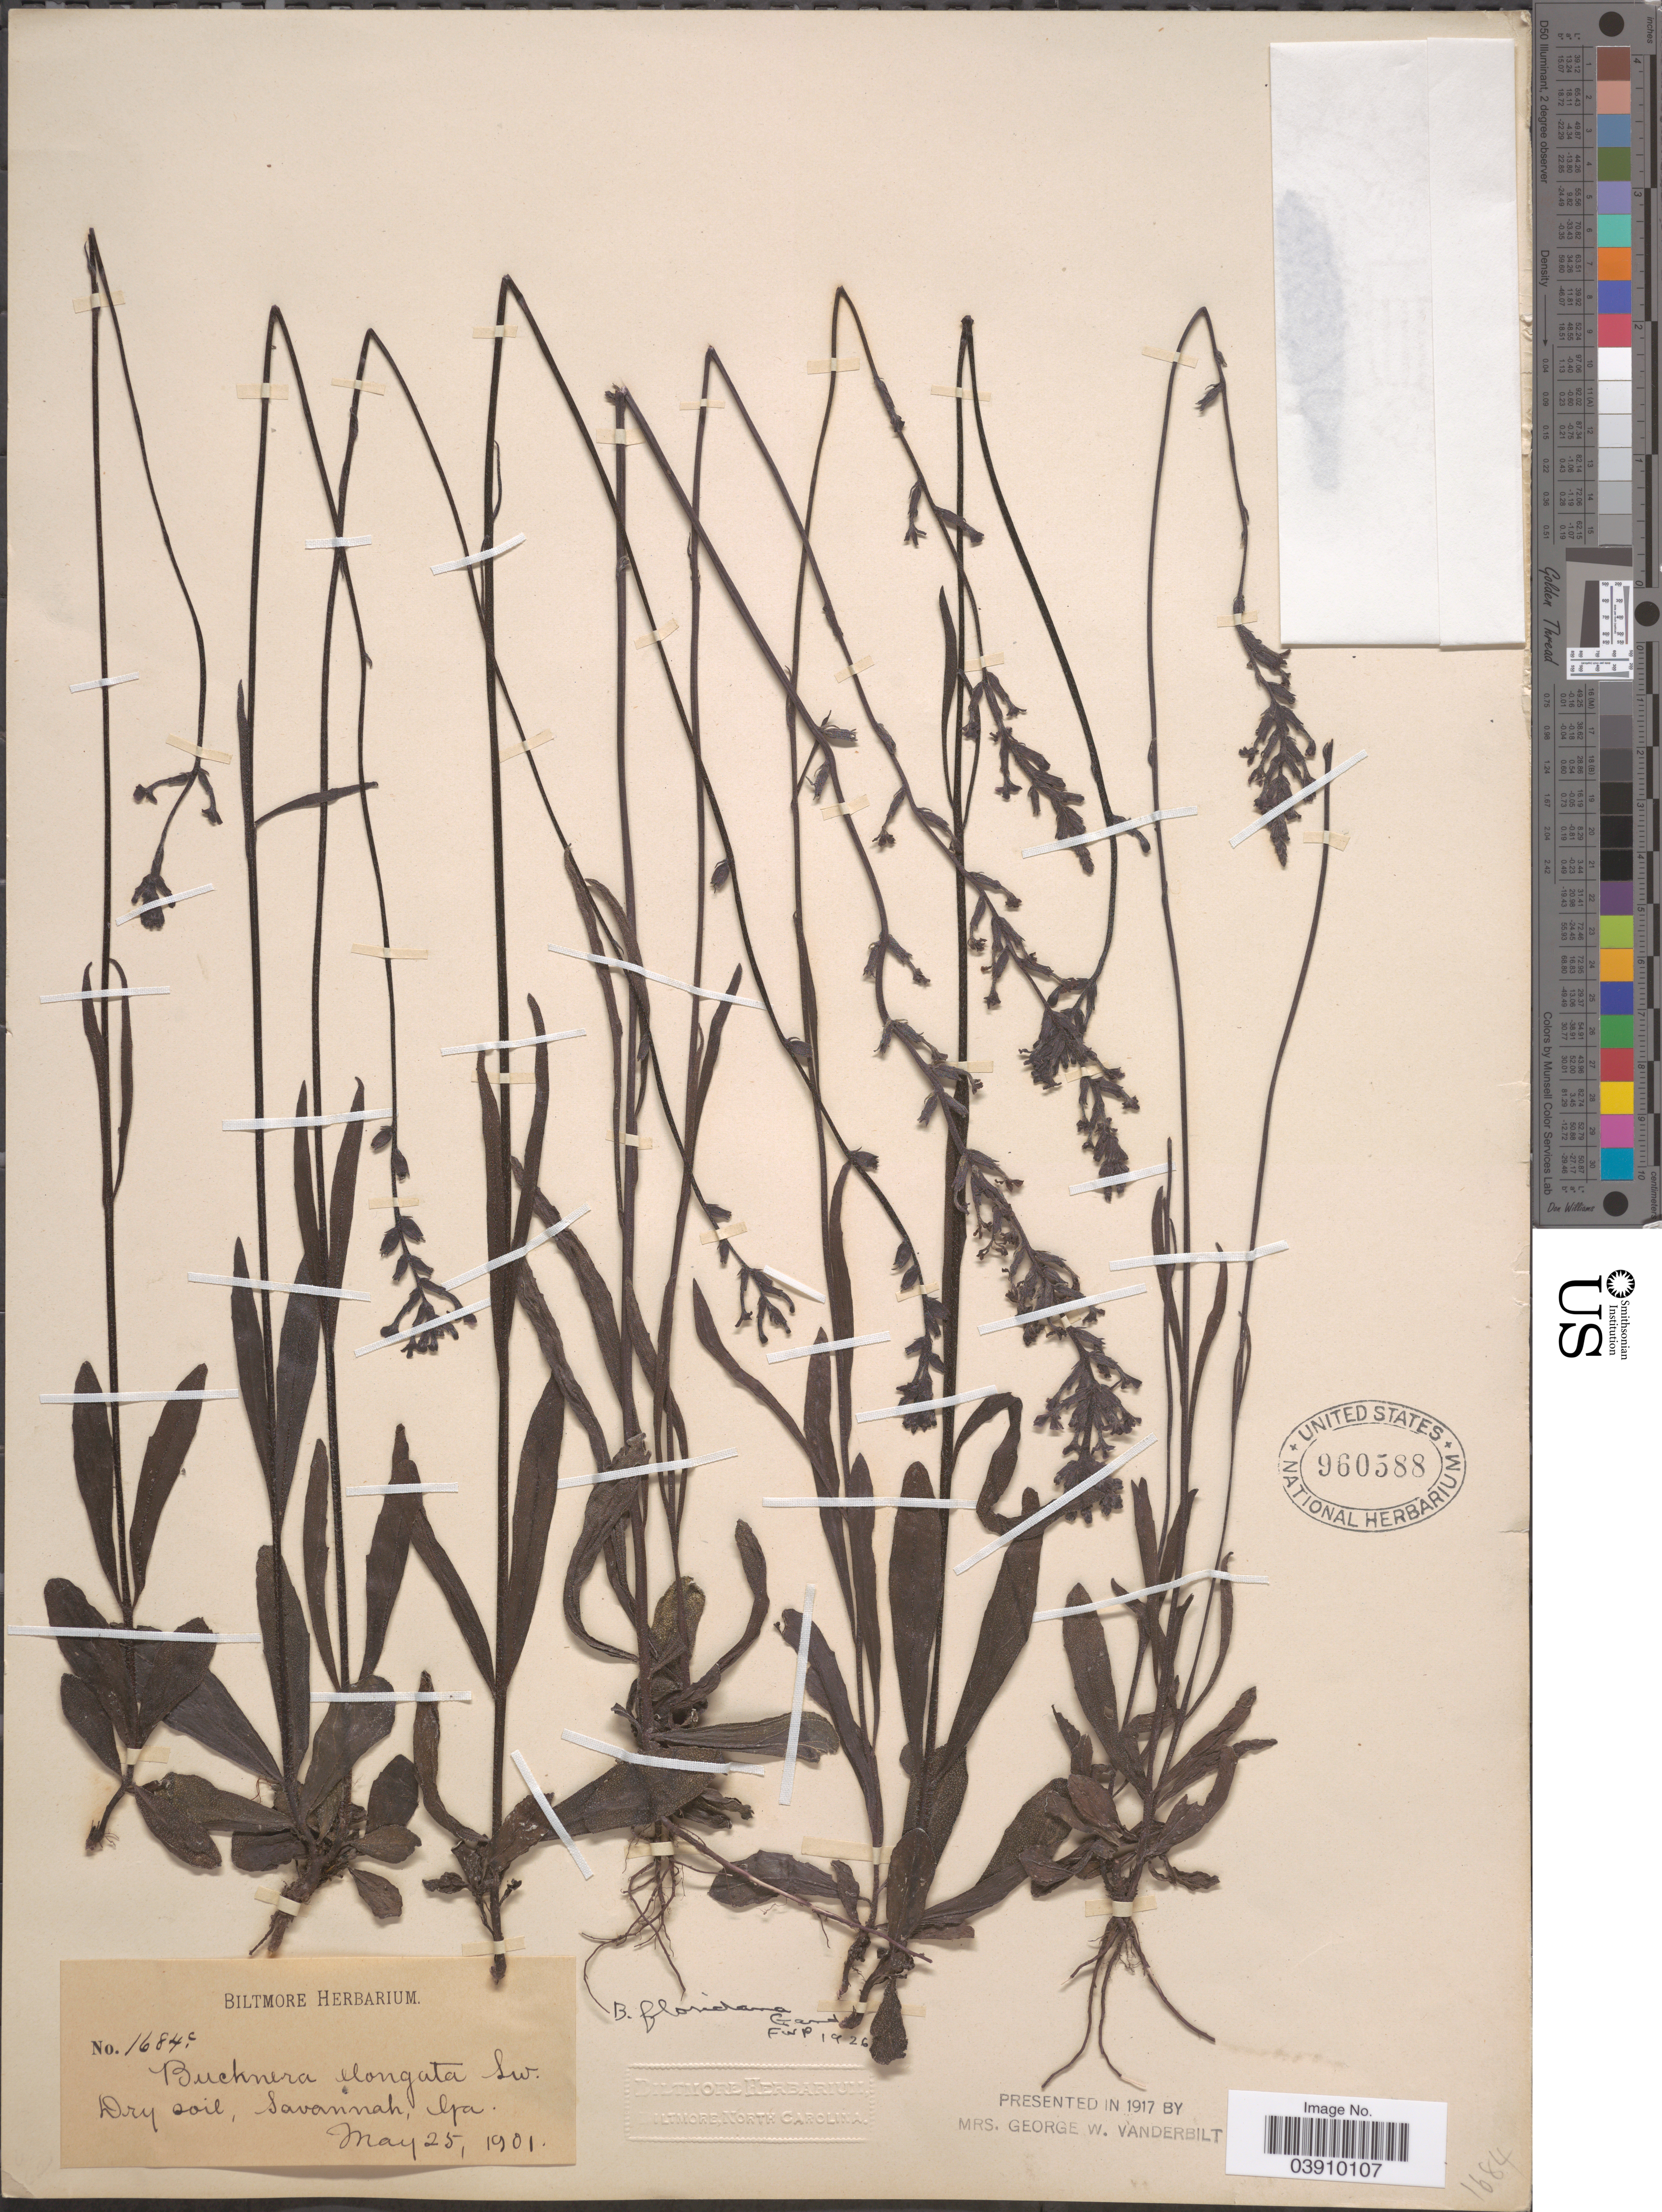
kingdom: Plantae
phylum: Tracheophyta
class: Magnoliopsida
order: Lamiales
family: Orobanchaceae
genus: Buchnera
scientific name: Buchnera floridana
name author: Gand.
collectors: ex herb. Biltmore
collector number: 1684c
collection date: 1901-05-25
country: United States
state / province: Georgia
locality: Dry soil, Savannah.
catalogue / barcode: US 960588